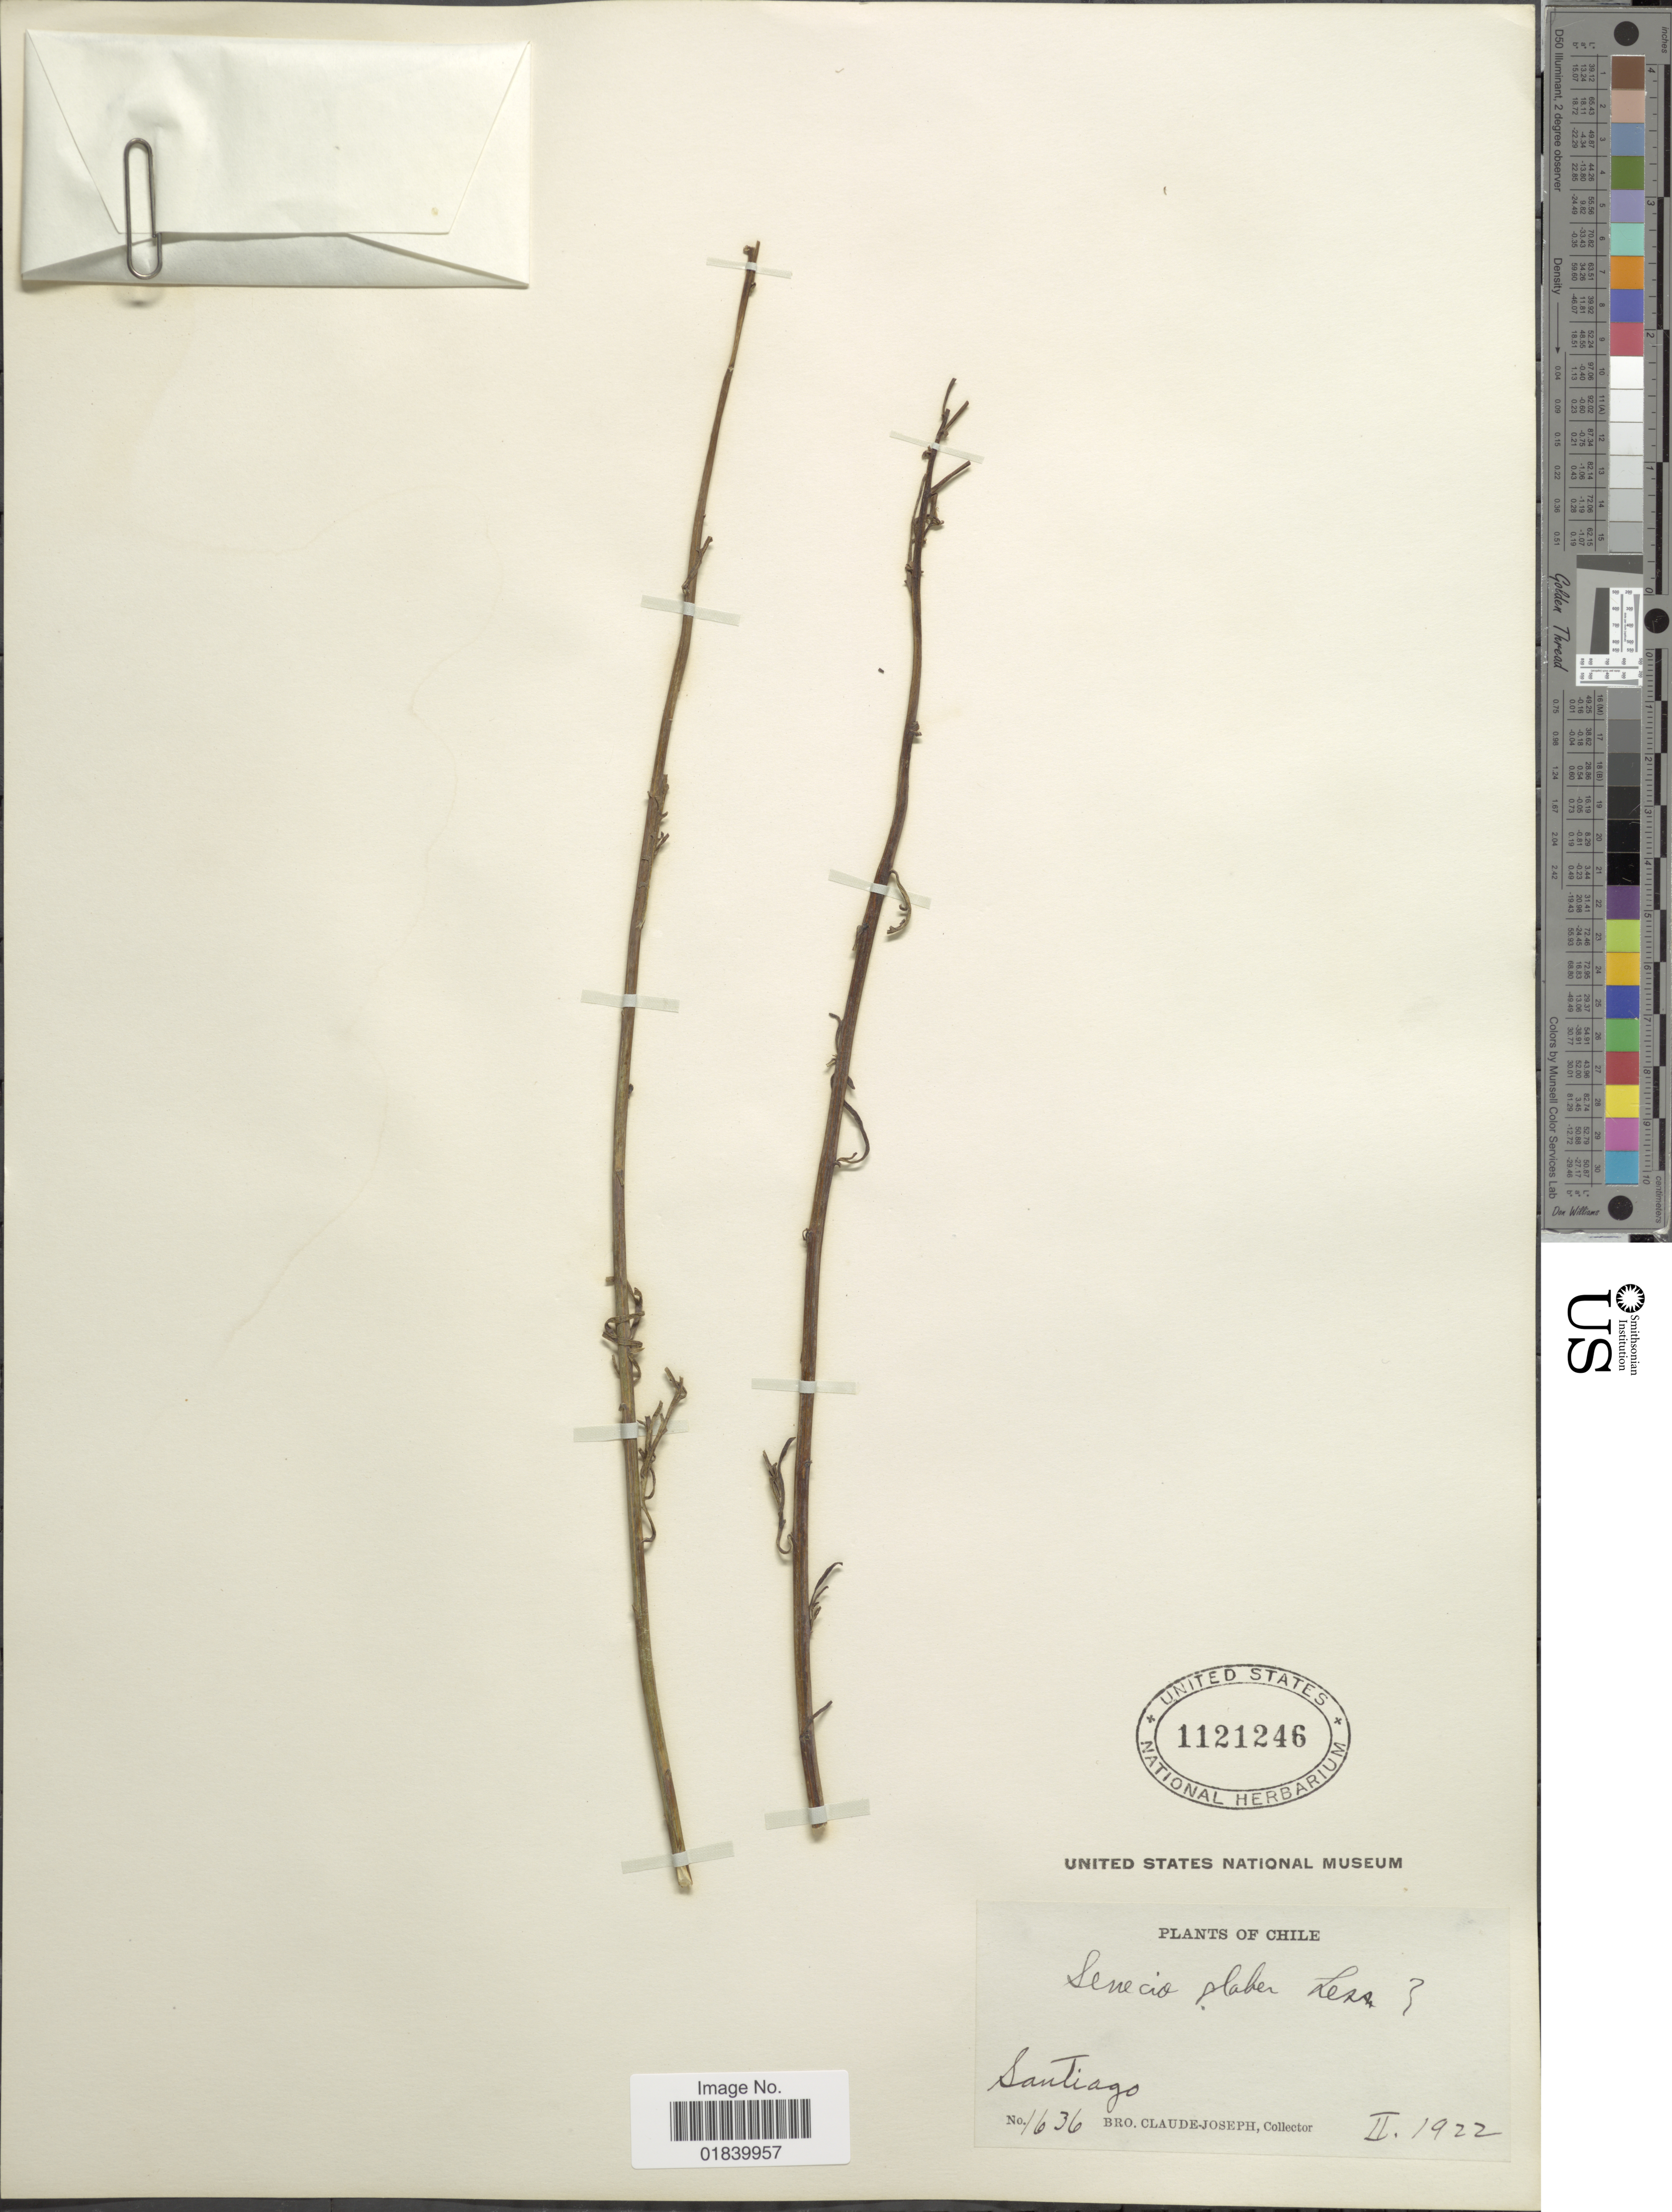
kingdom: Plantae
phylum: Tracheophyta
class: Magnoliopsida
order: Asterales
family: Asteraceae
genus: Senecio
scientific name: Senecio glaber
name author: Less.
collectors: Bro. Claude-Joseph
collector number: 1636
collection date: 1922-02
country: Chile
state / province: Región Metropolitana (RM)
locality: Chile, Santiago.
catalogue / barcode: US 1121246